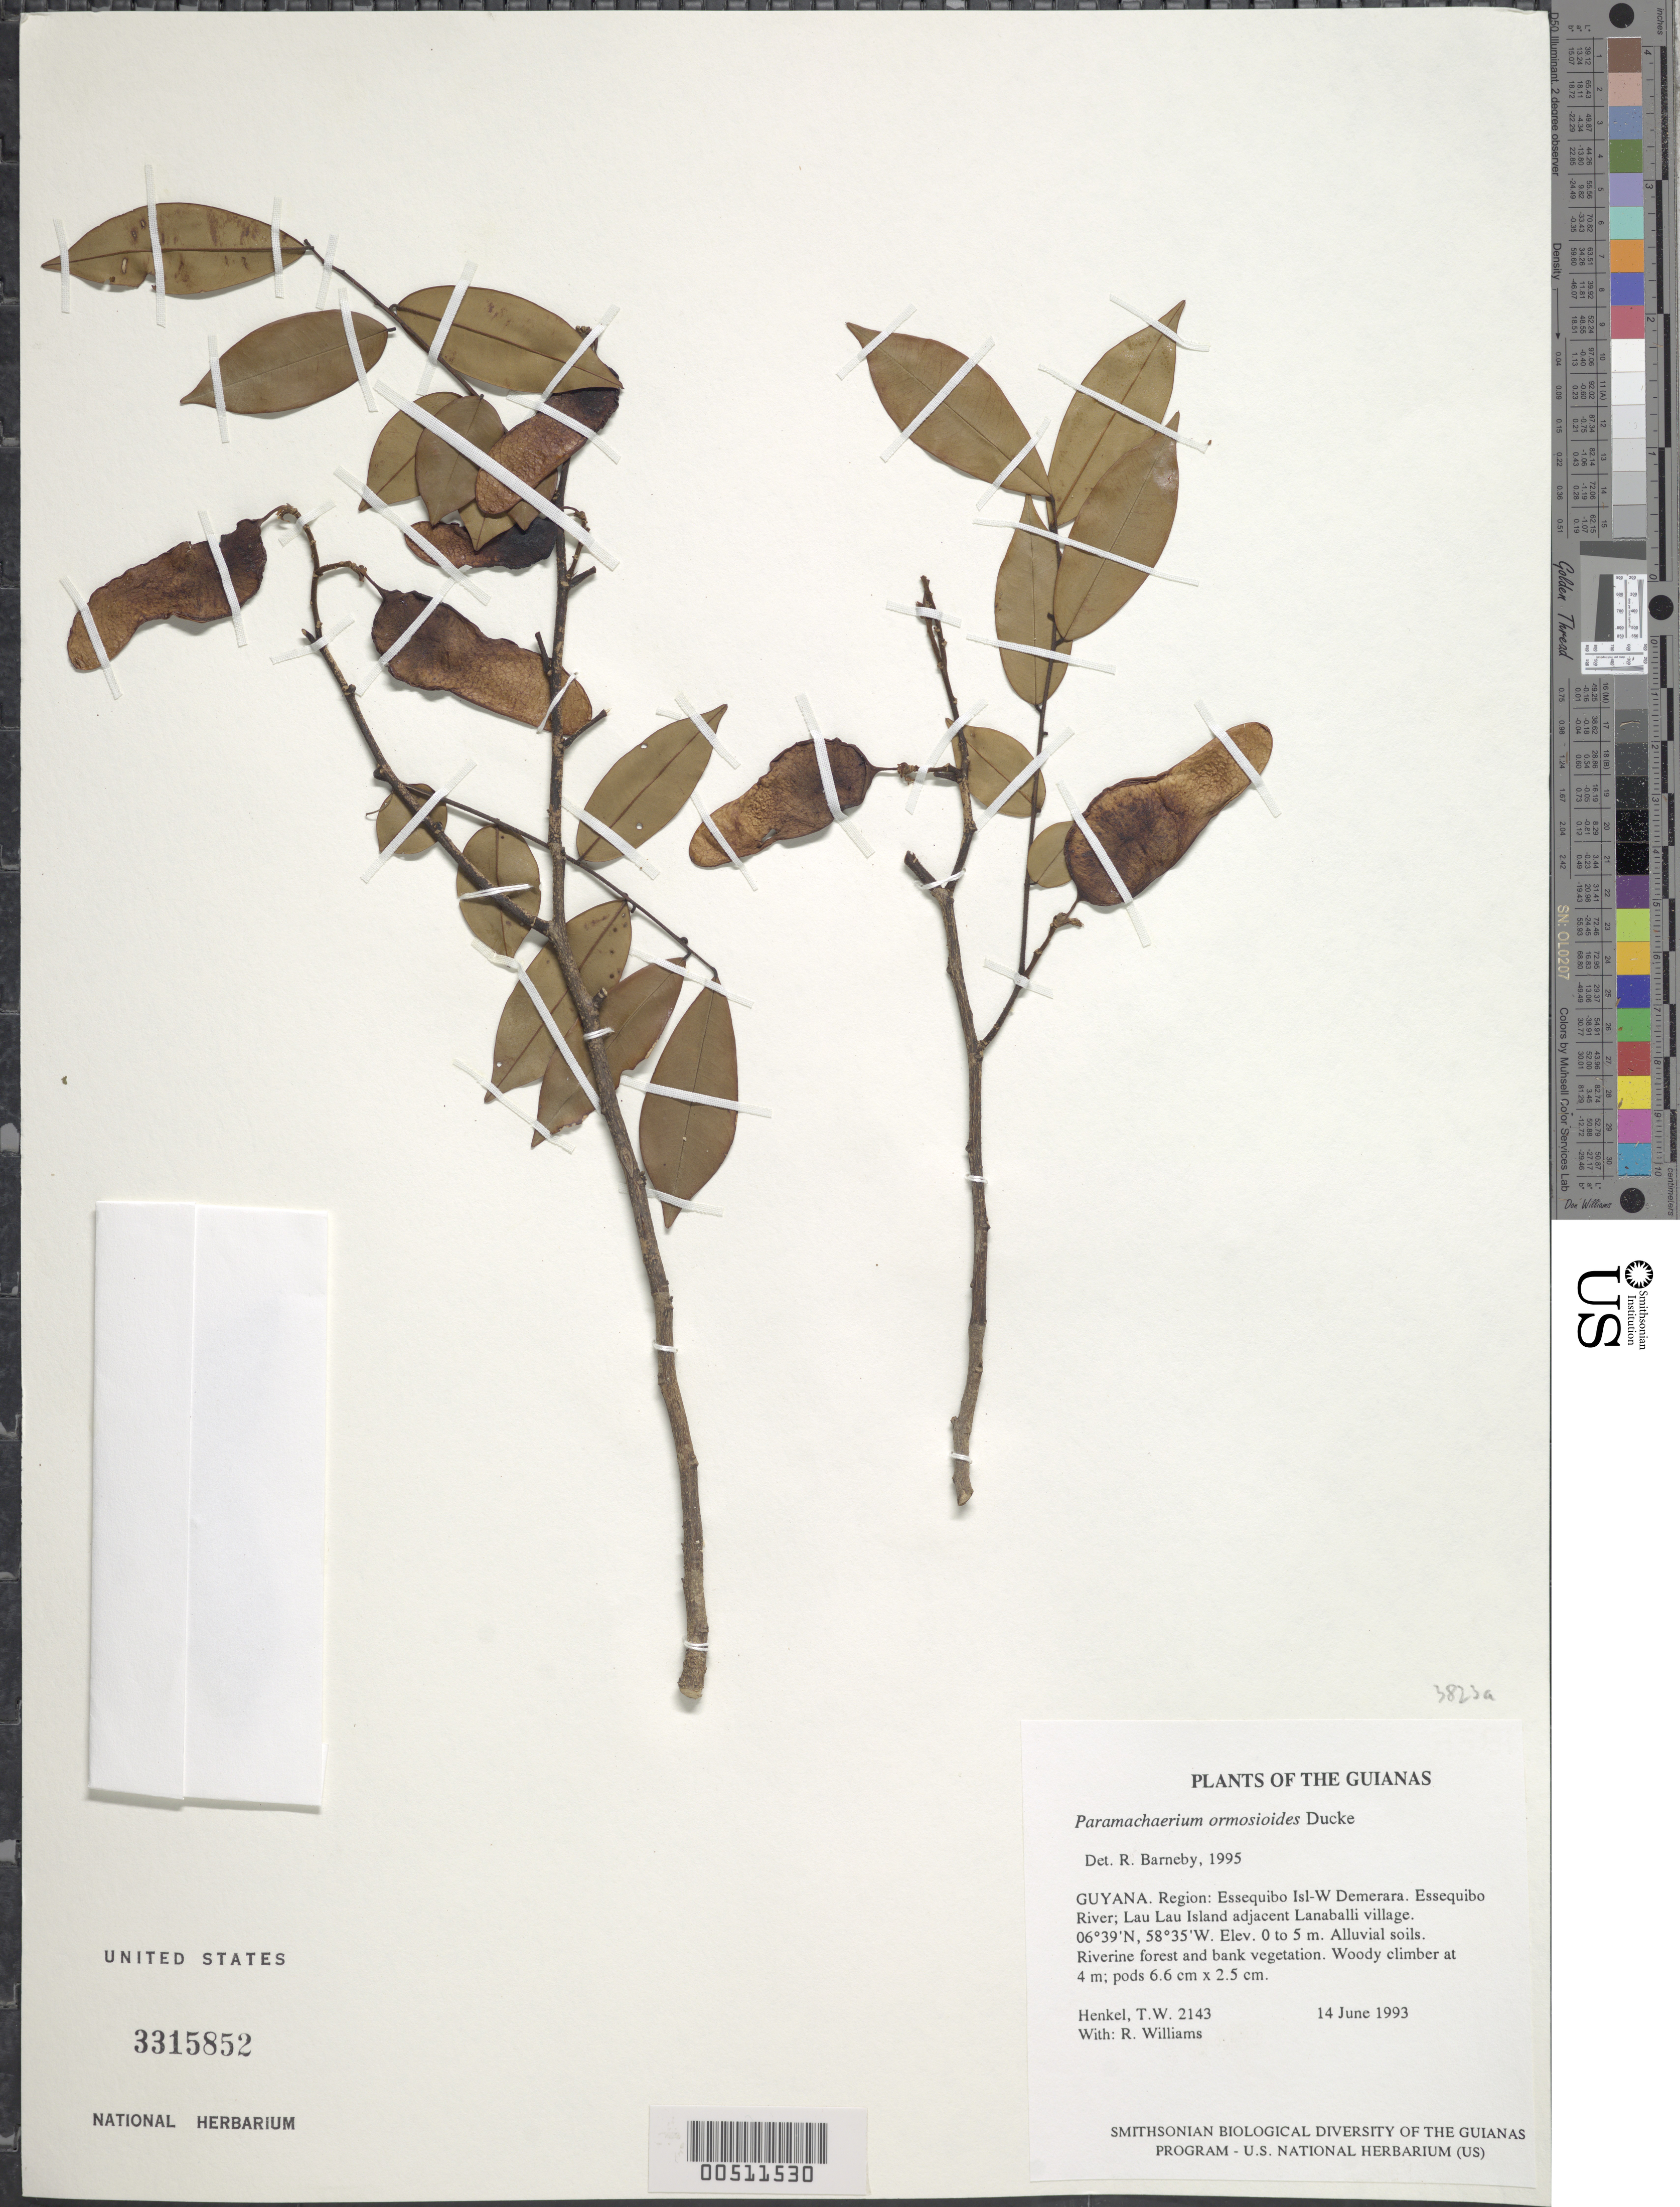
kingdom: Plantae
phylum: Tracheophyta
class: Magnoliopsida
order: Fabales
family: Fabaceae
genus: Paramachaerium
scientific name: Paramachaerium ormosioides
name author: (Ducke) Ducke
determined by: Barneby, Rupert C., (NY)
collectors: T. Henkel & R. Williams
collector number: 2143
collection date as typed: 14 June 1993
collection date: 1993-06-14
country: Guyana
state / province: Essequibo Isl-W. Demerara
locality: Essequibo River; Lau Lau Island adjacent Lanaballi village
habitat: Alluvial soils. Riverine forest and bank vegetation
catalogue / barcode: US 3315852